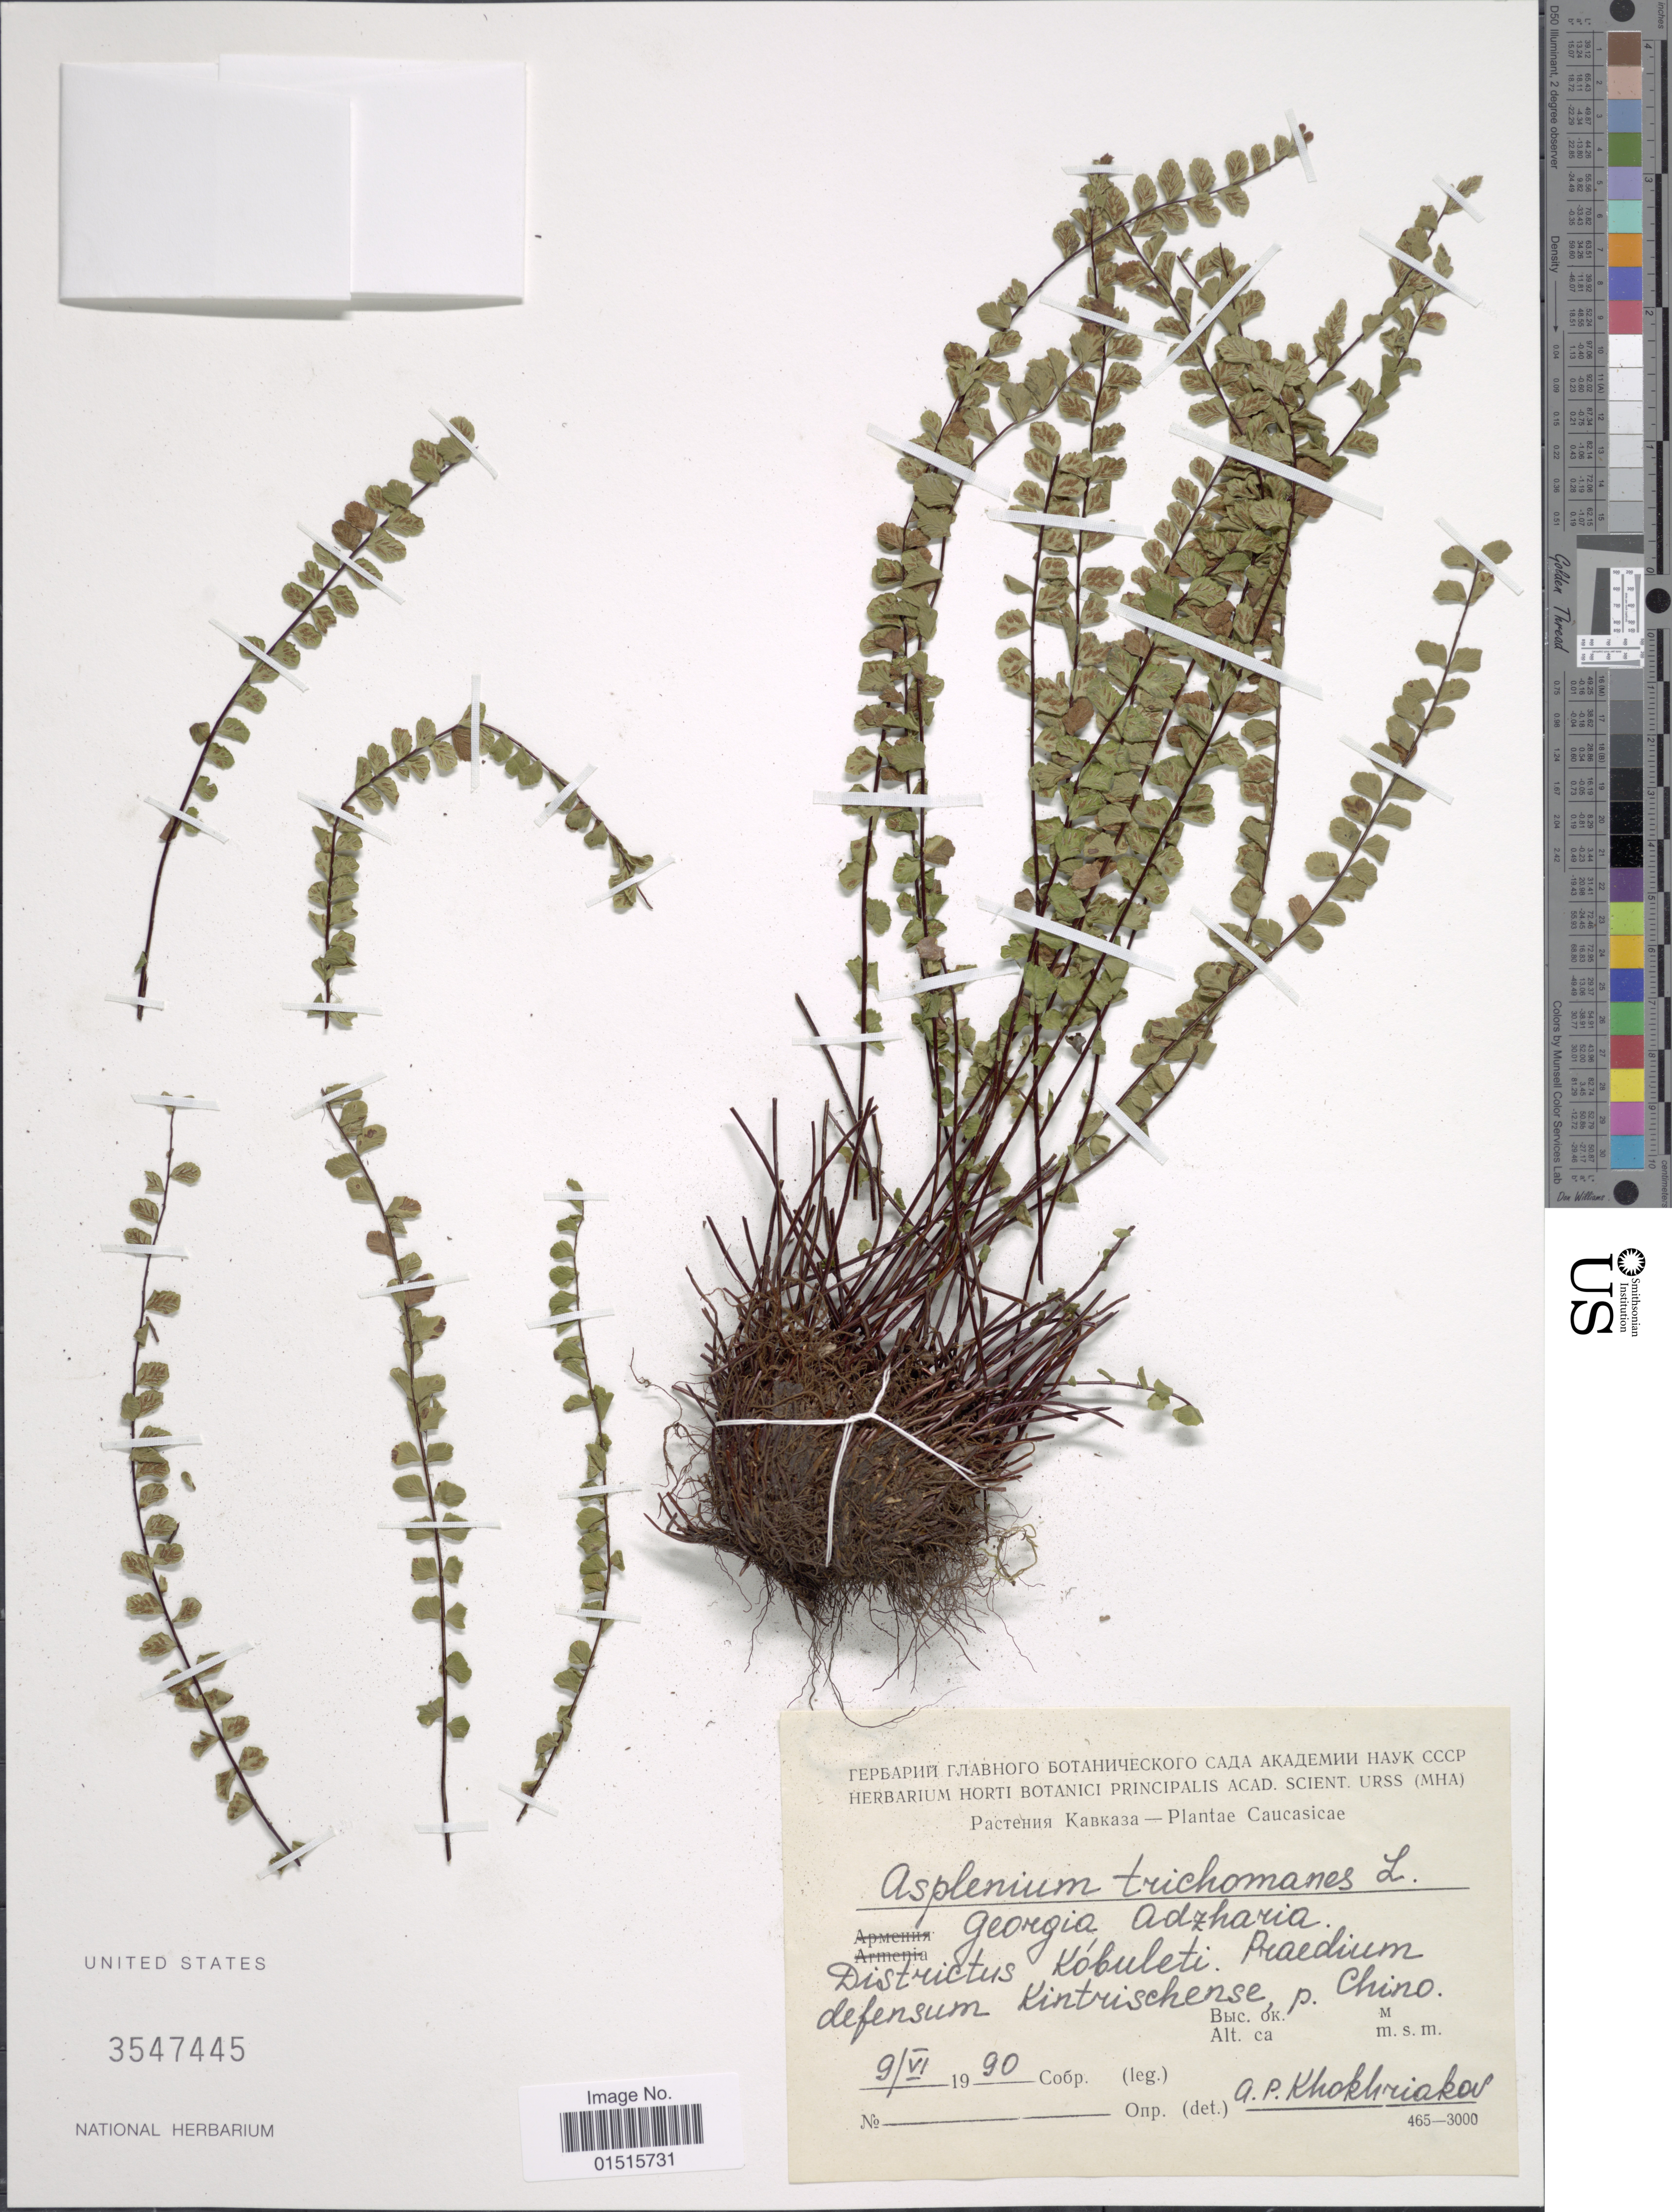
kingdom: Plantae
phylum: Tracheophyta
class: Polypodiopsida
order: Polypodiales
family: Aspleniaceae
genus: Asplenium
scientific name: Asplenium trichomanes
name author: L.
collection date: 1990-06-09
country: Georgia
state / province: Adzharia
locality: Districtus Kobuleti Praedium defensum Kintrischense p. Chino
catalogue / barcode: US 3547445